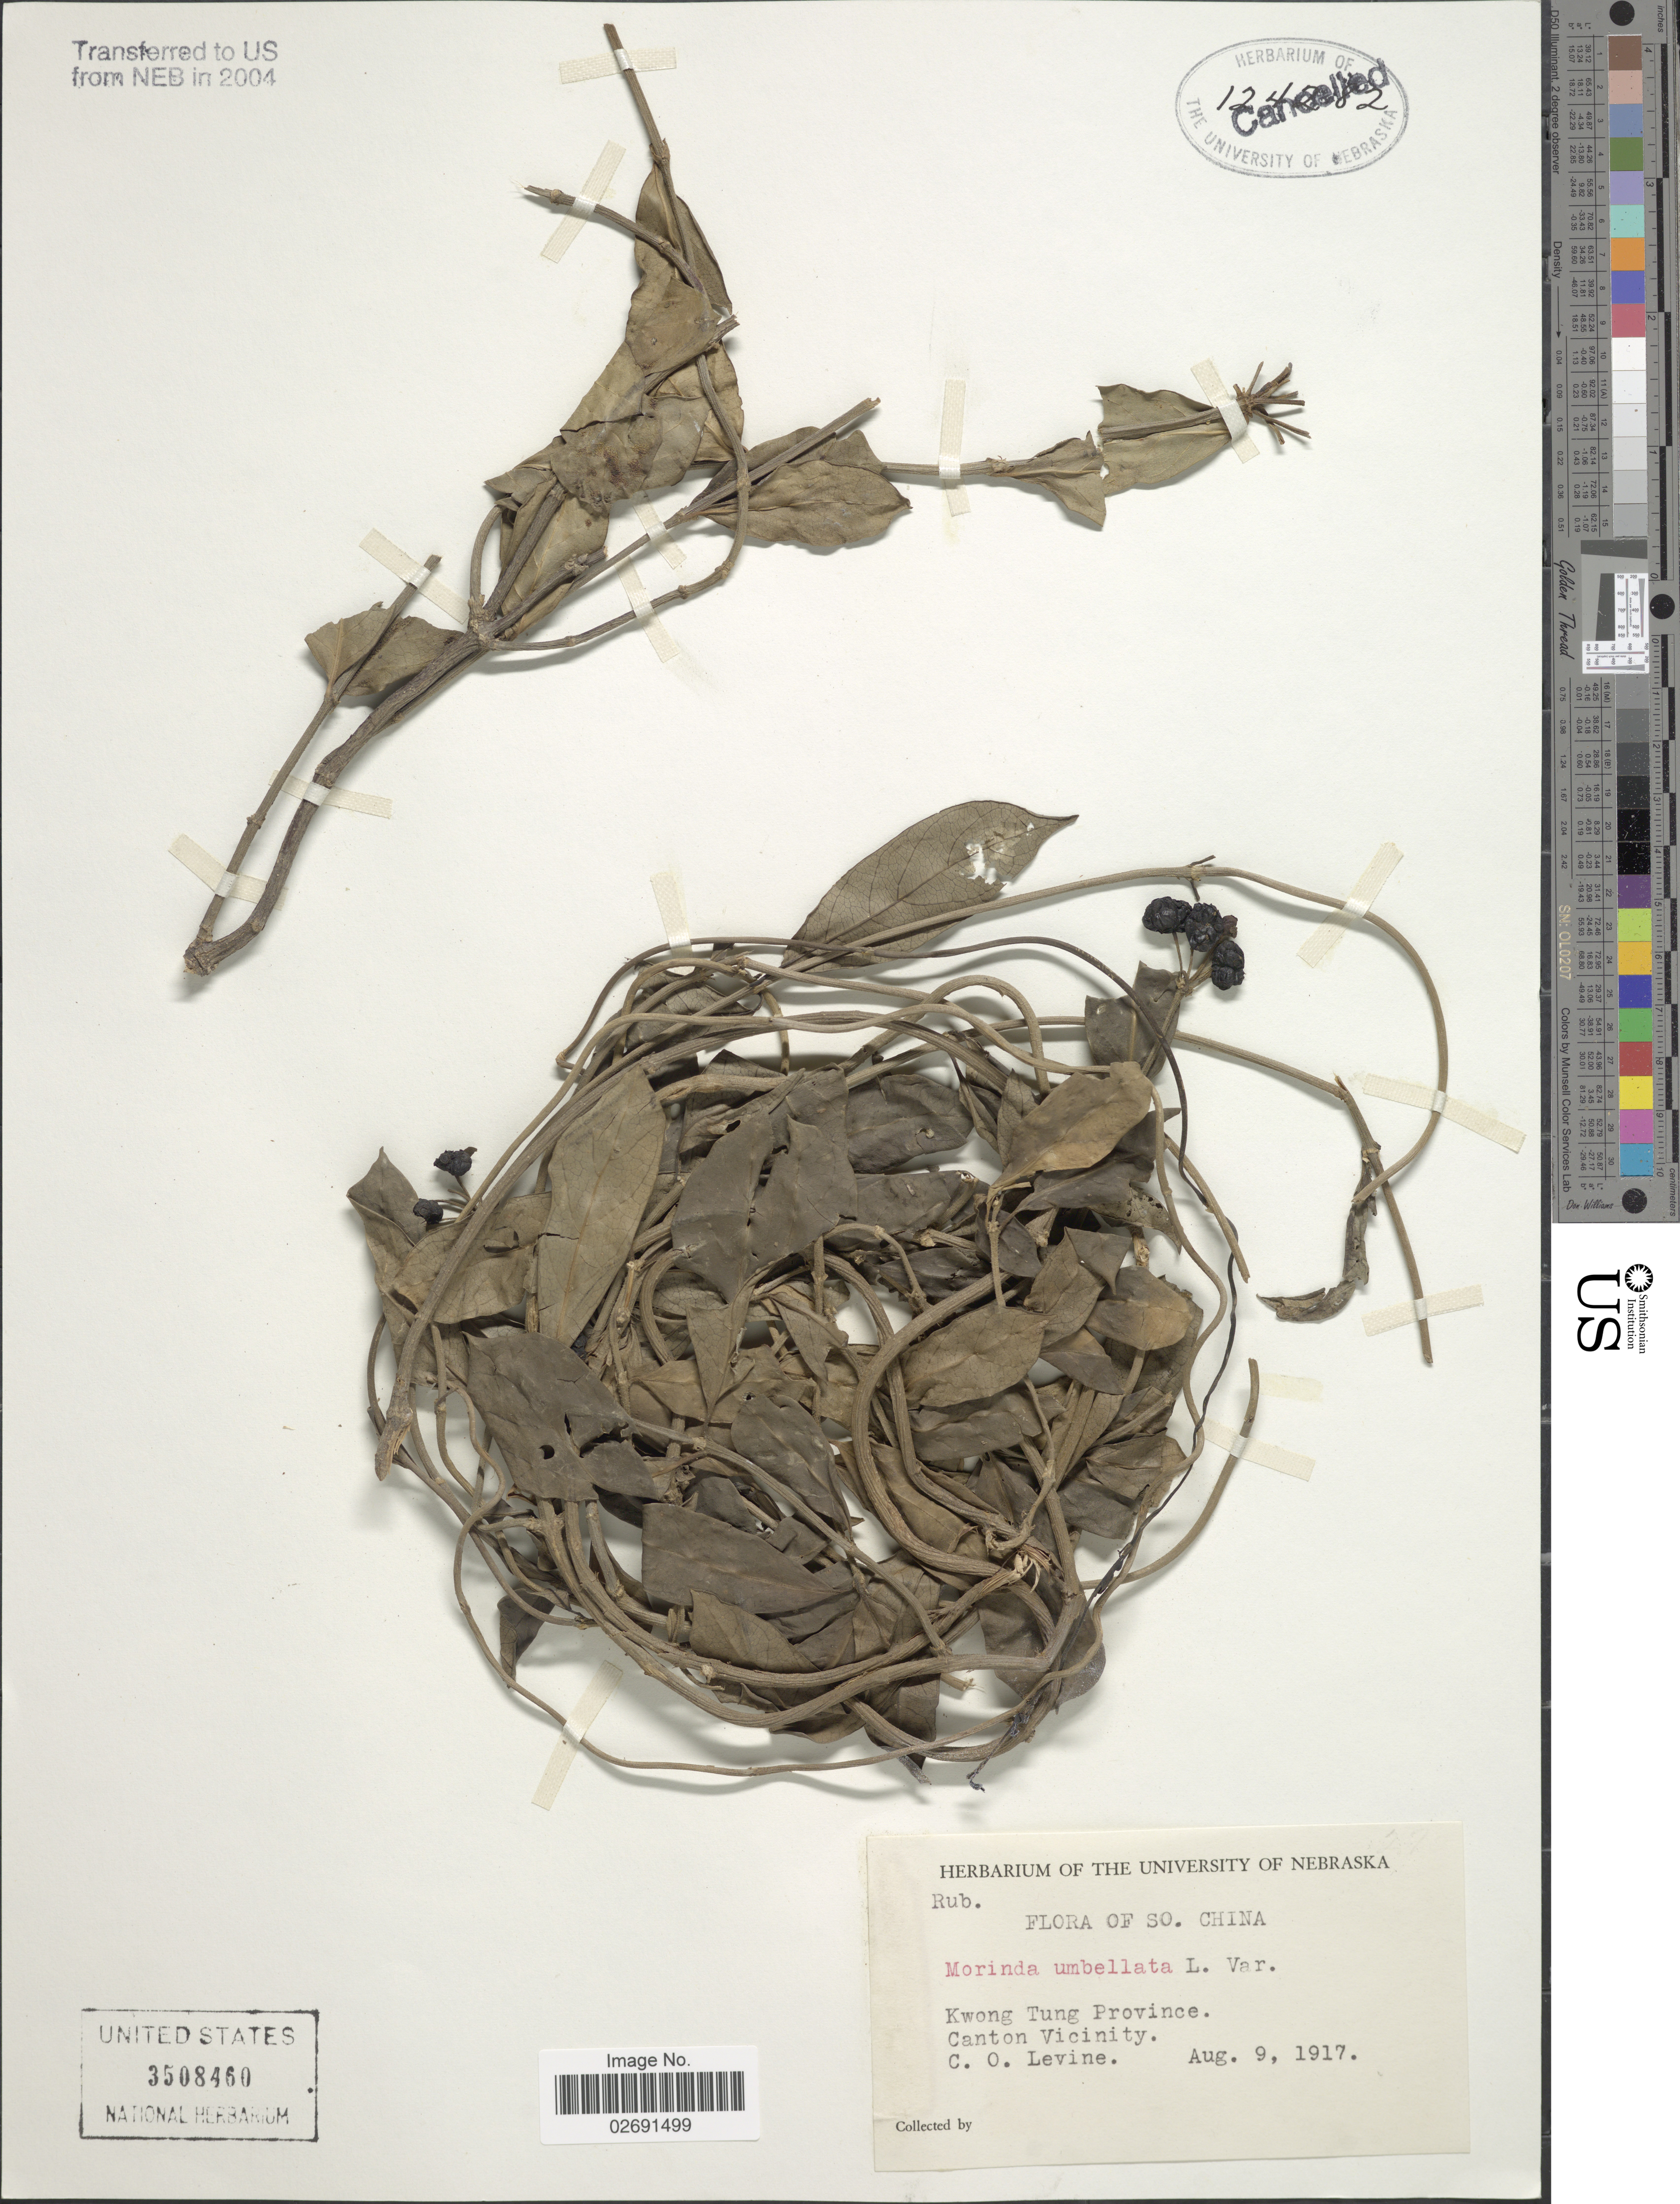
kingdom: Plantae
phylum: Tracheophyta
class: Magnoliopsida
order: Gentianales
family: Rubiaceae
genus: Gynochthodes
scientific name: Gynochthodes umbellata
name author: (L.) Razafim. & B. Bremer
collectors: C. O. Levine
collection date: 1917-08-09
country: China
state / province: Guangdong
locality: So. China, Kwong Tung Province, Canton Vicinity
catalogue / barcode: US 3508460